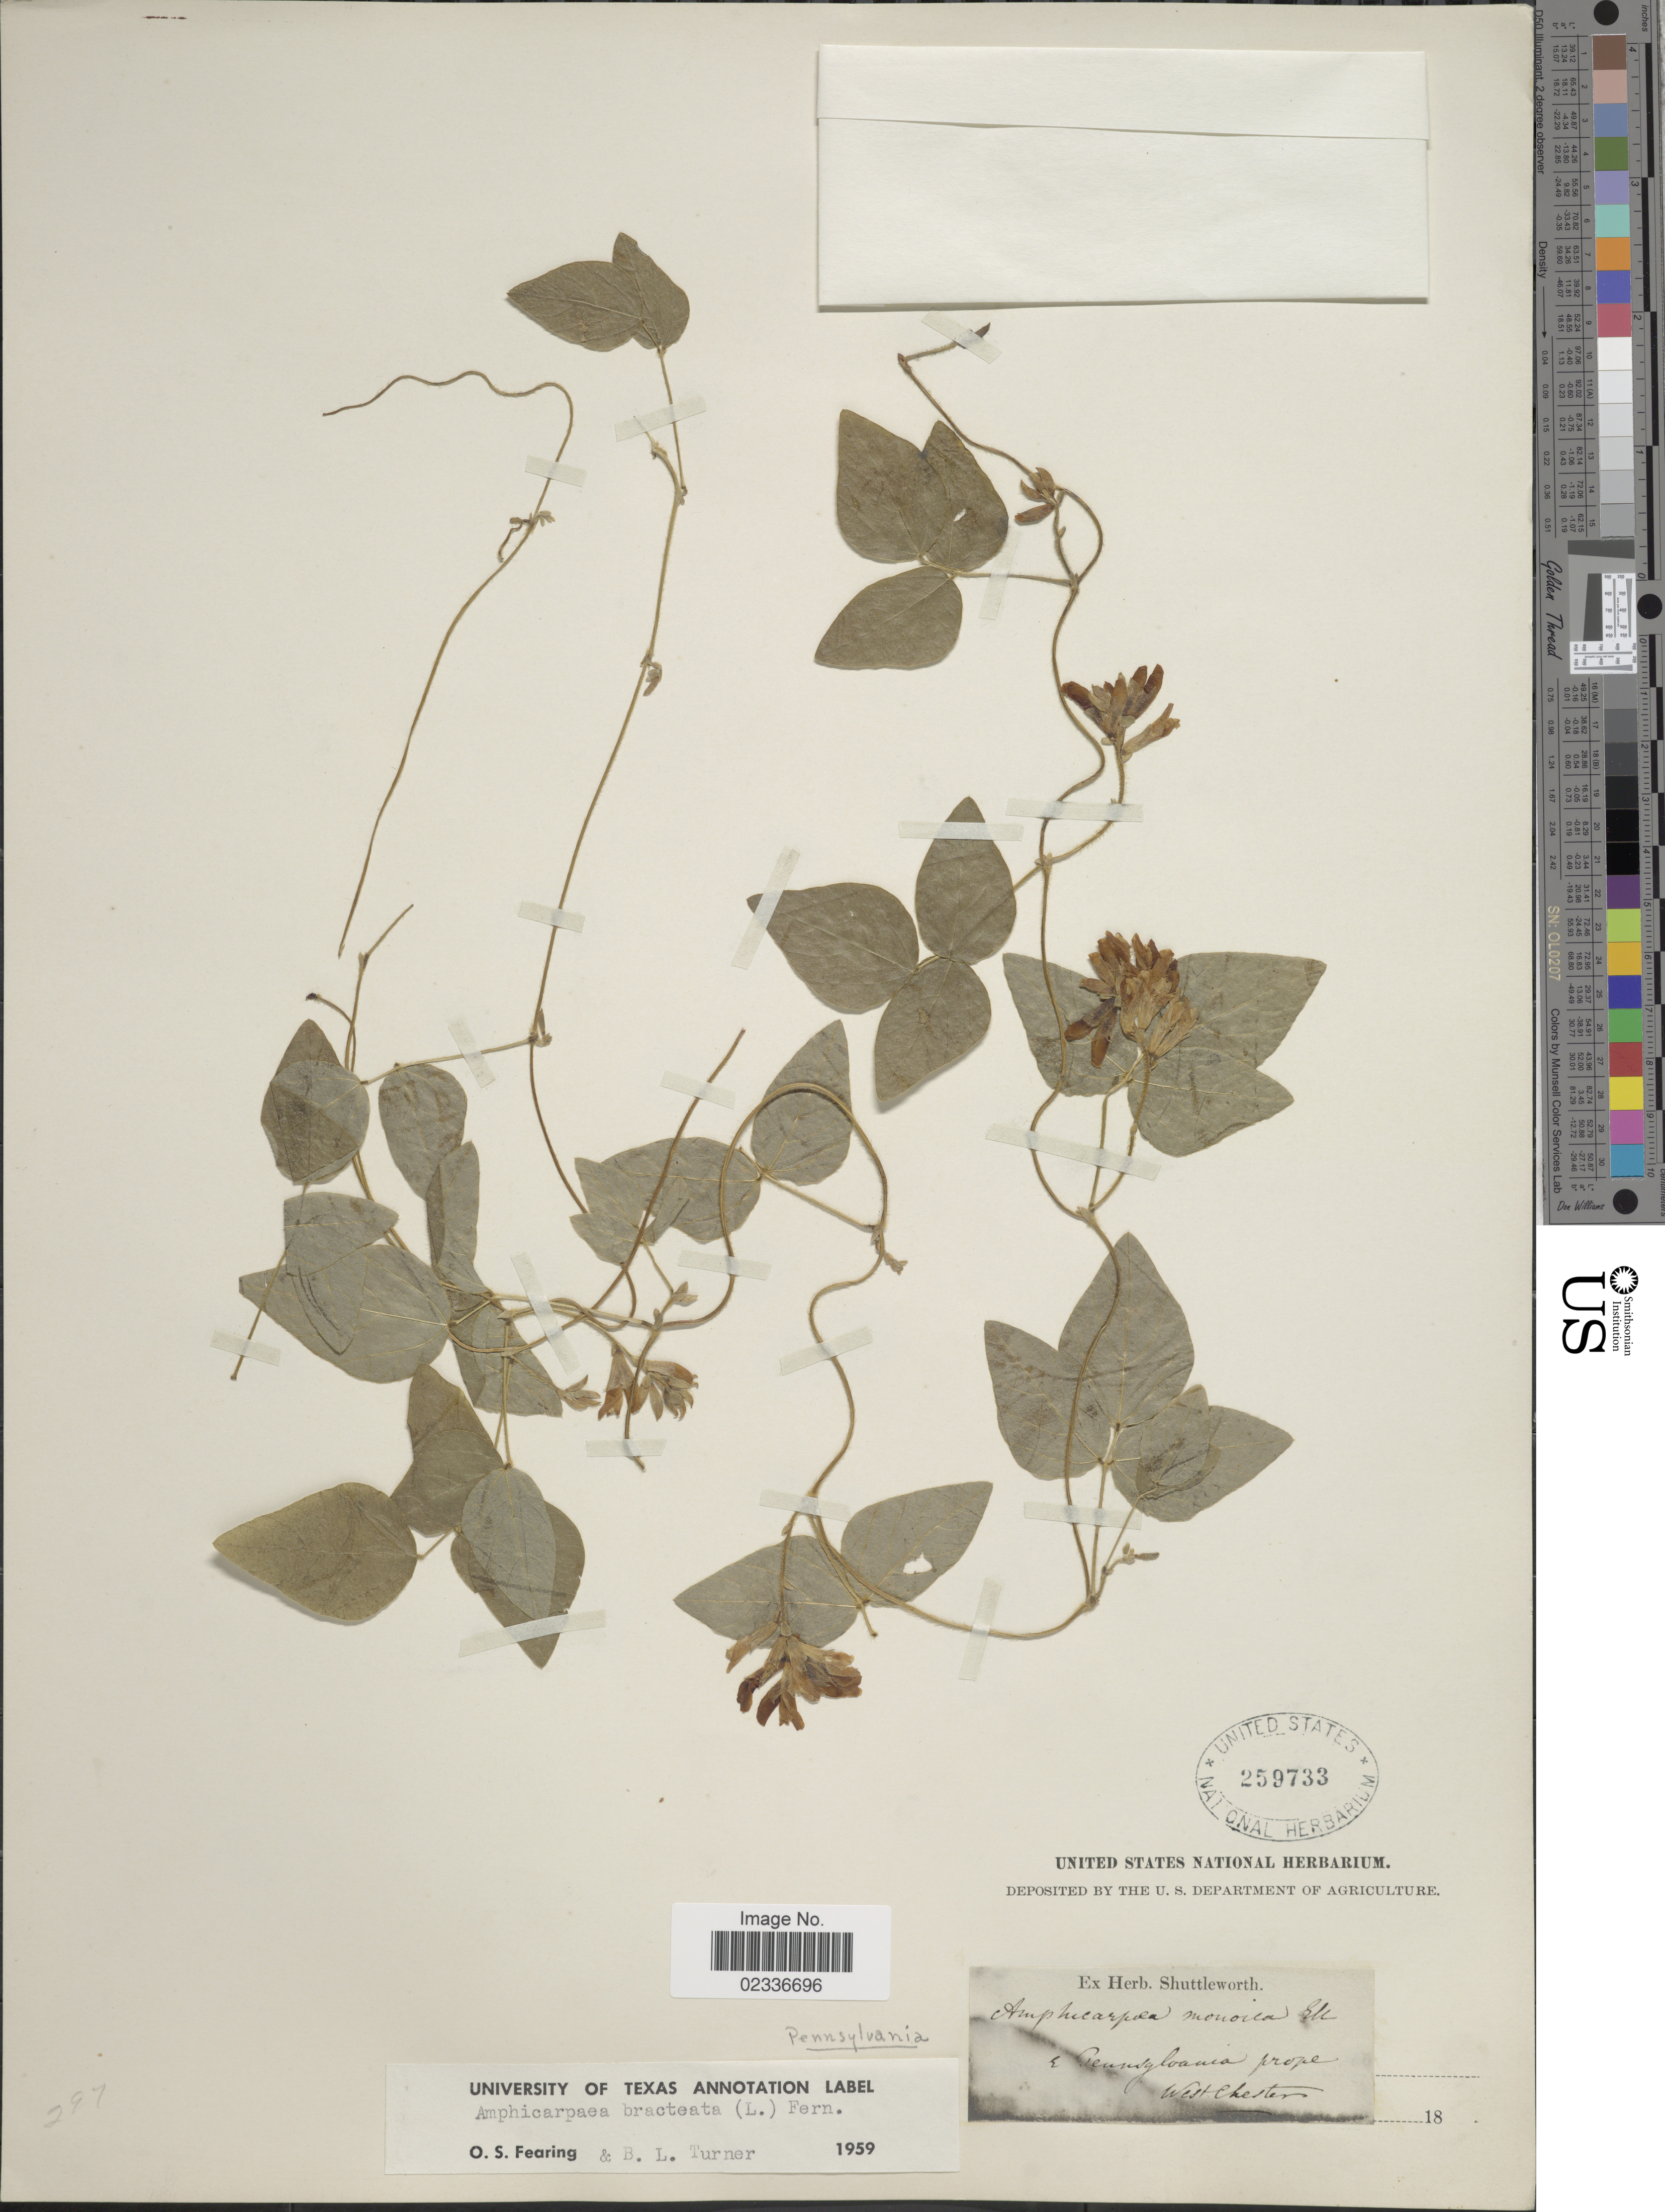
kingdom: Plantae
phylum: Tracheophyta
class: Magnoliopsida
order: Fabales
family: Fabaceae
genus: Amphicarpaea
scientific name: Amphicarpaea bracteata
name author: (L.) Fernald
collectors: W. V. Chester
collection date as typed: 18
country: United States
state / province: Pennsylvania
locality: E Pennsylvania prope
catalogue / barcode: US 259733